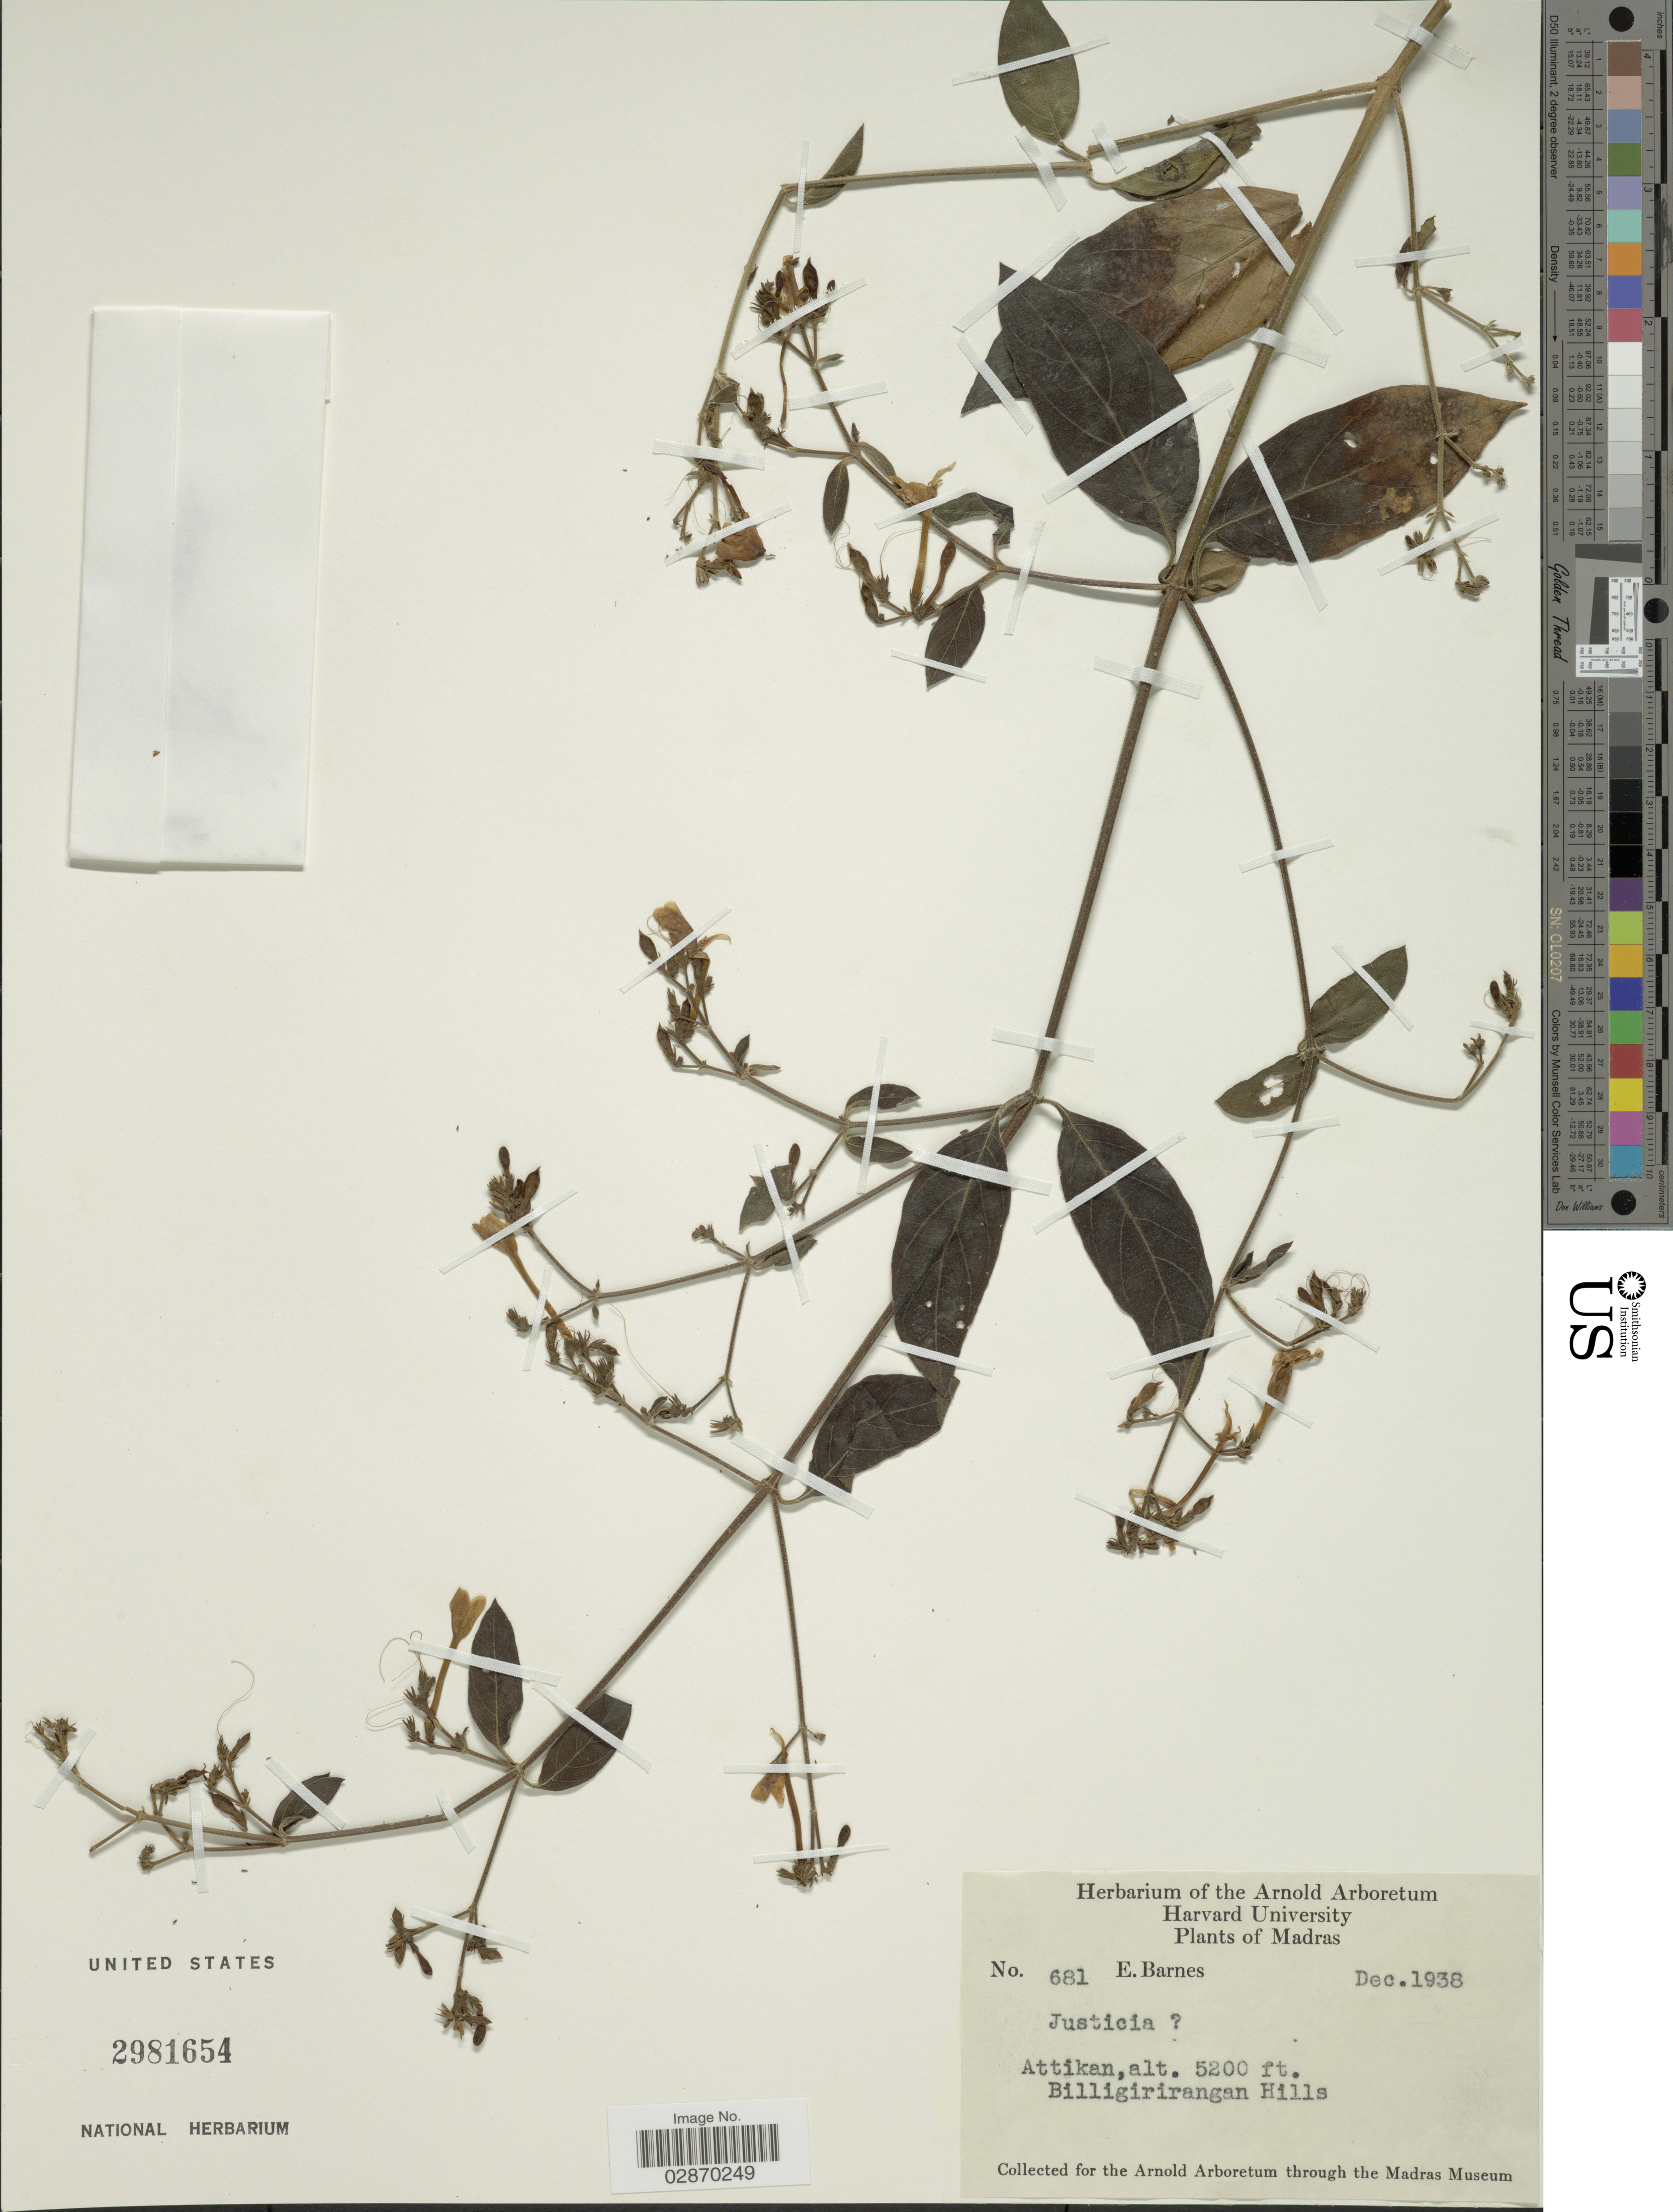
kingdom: Plantae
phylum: Tracheophyta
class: Magnoliopsida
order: Lamiales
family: Acanthaceae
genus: Pseuderanthemum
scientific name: Pseuderanthemum sp.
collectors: E. Barnes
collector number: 681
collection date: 1938-12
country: India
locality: Madras. Attikan, Billigirirangan Hills.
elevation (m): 1585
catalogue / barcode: US 2981654